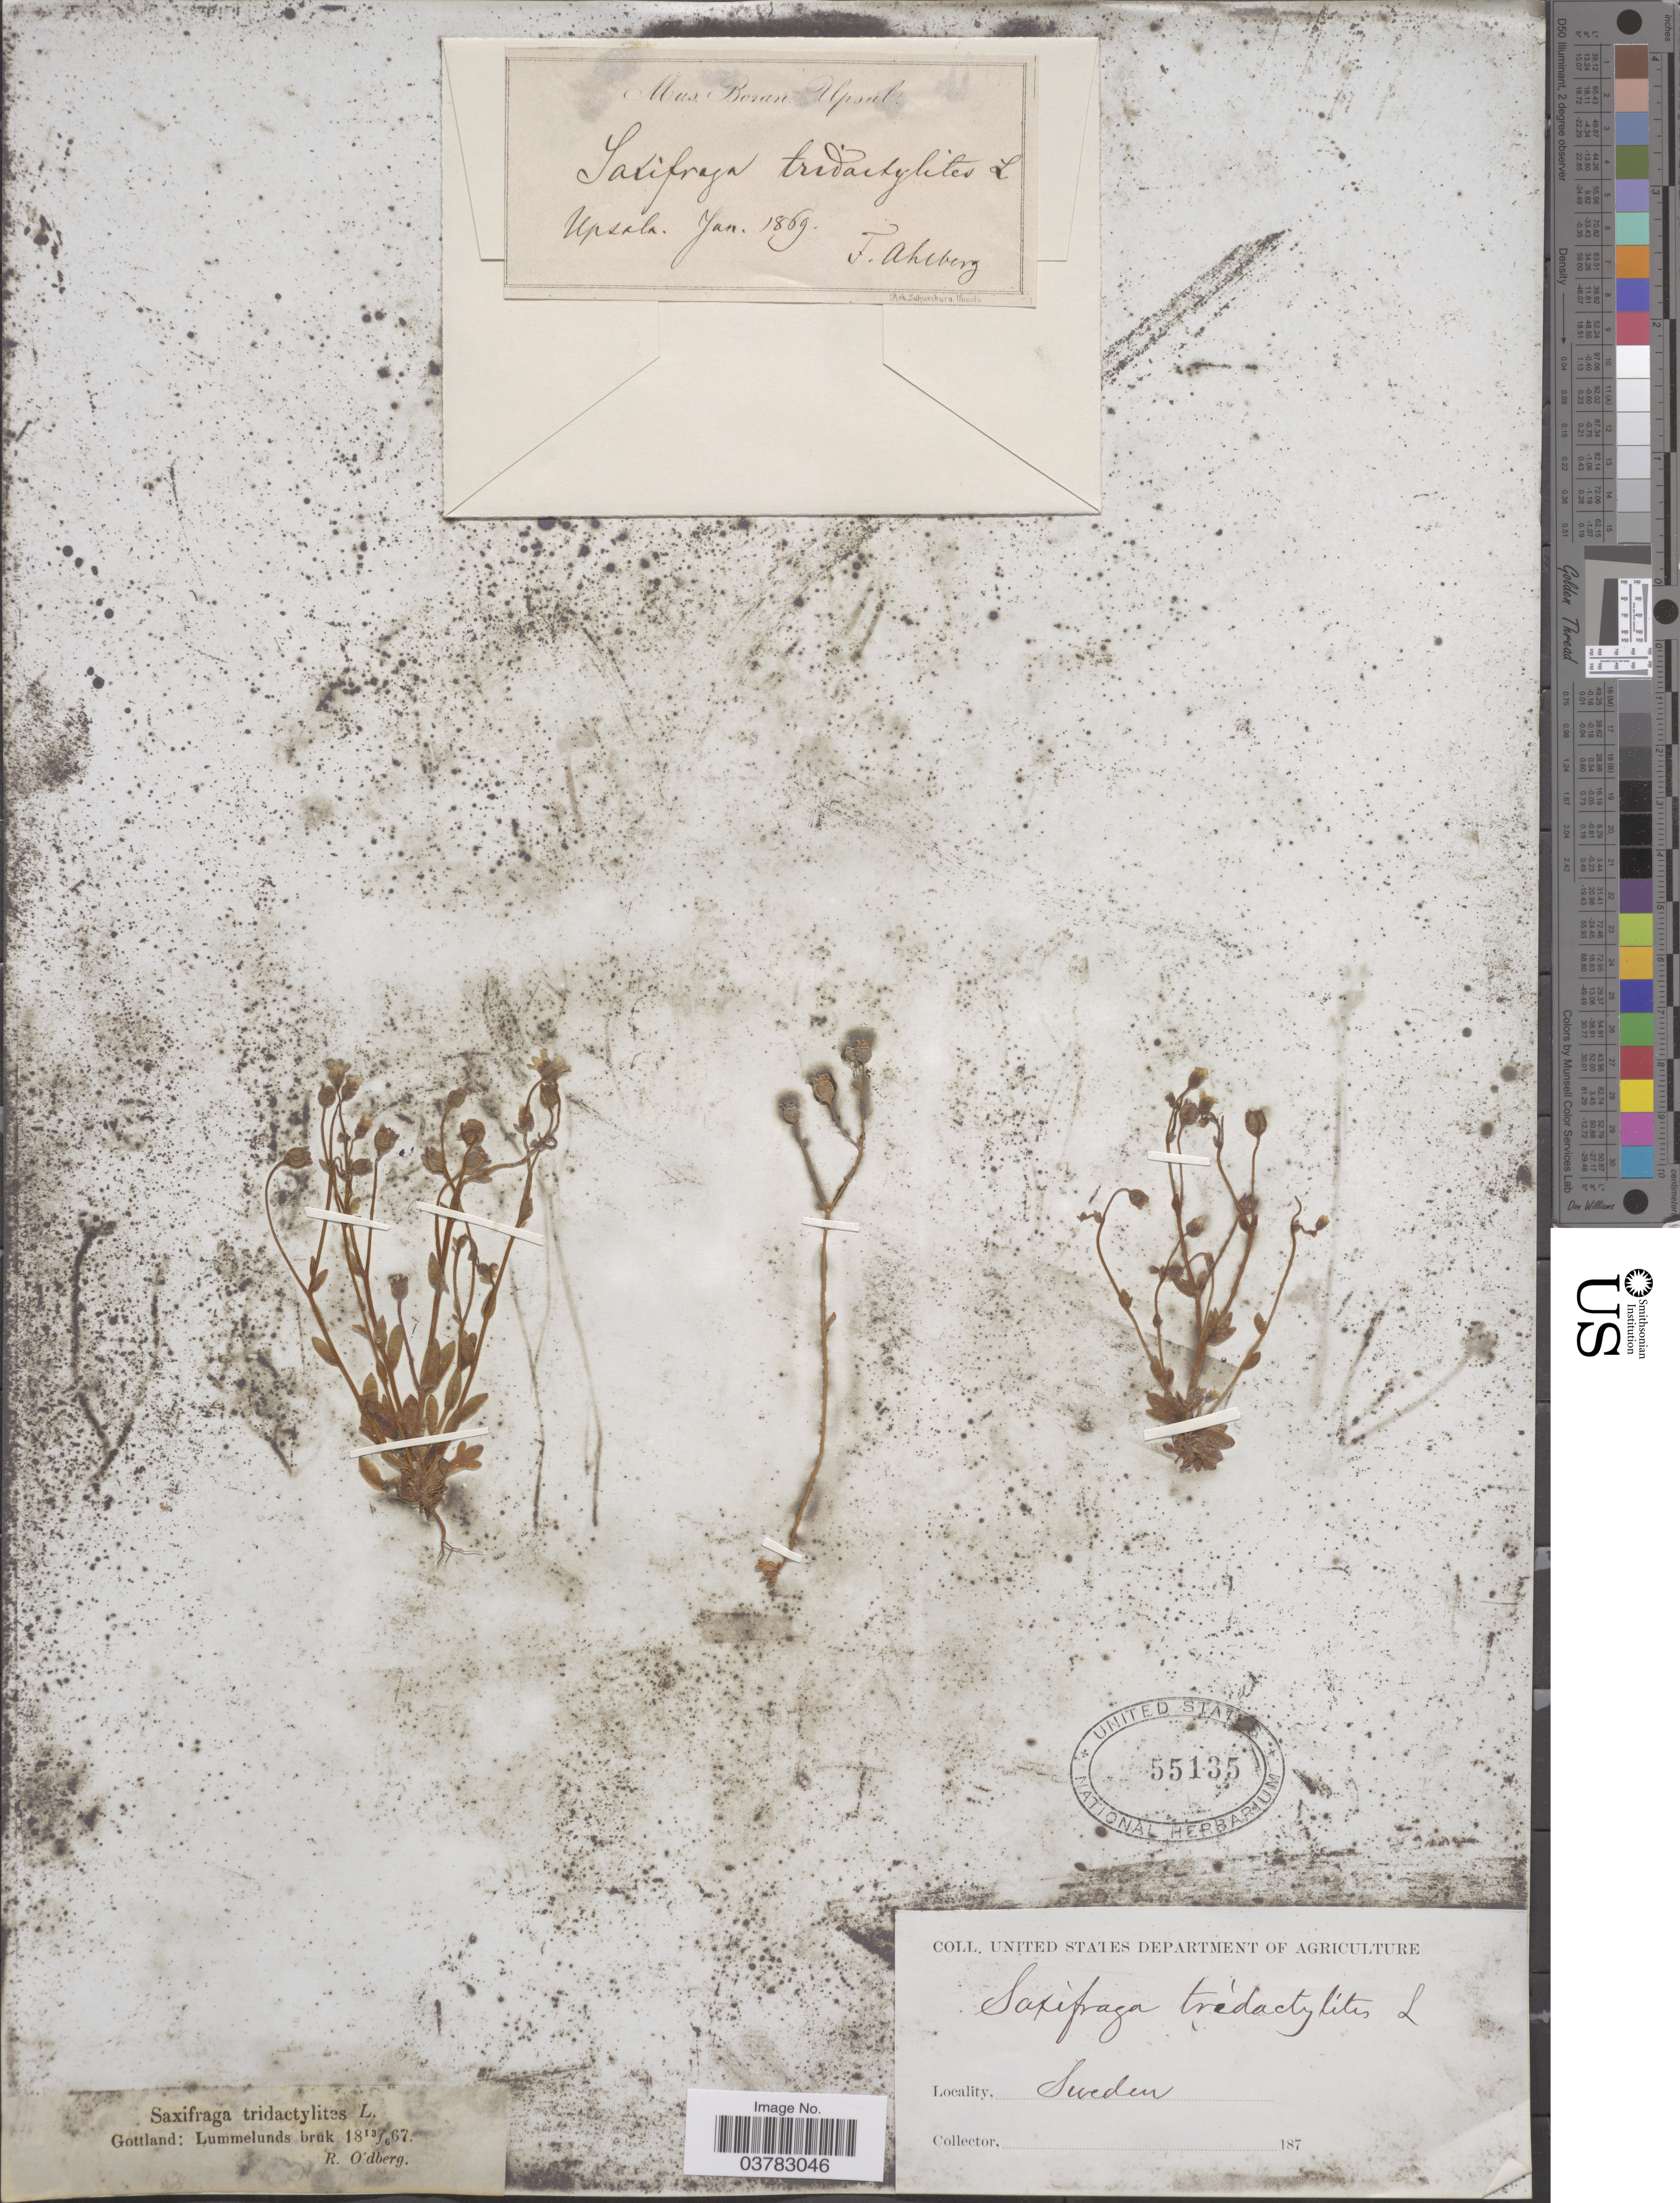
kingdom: Plantae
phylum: Tracheophyta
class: Magnoliopsida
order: Saxifragales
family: Saxifragaceae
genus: Saxifraga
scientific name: Saxifraga tridactylites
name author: L.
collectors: F. Ahlberg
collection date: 1869-01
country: Sweden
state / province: Uppsala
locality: Upsala.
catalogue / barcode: US 55135-2